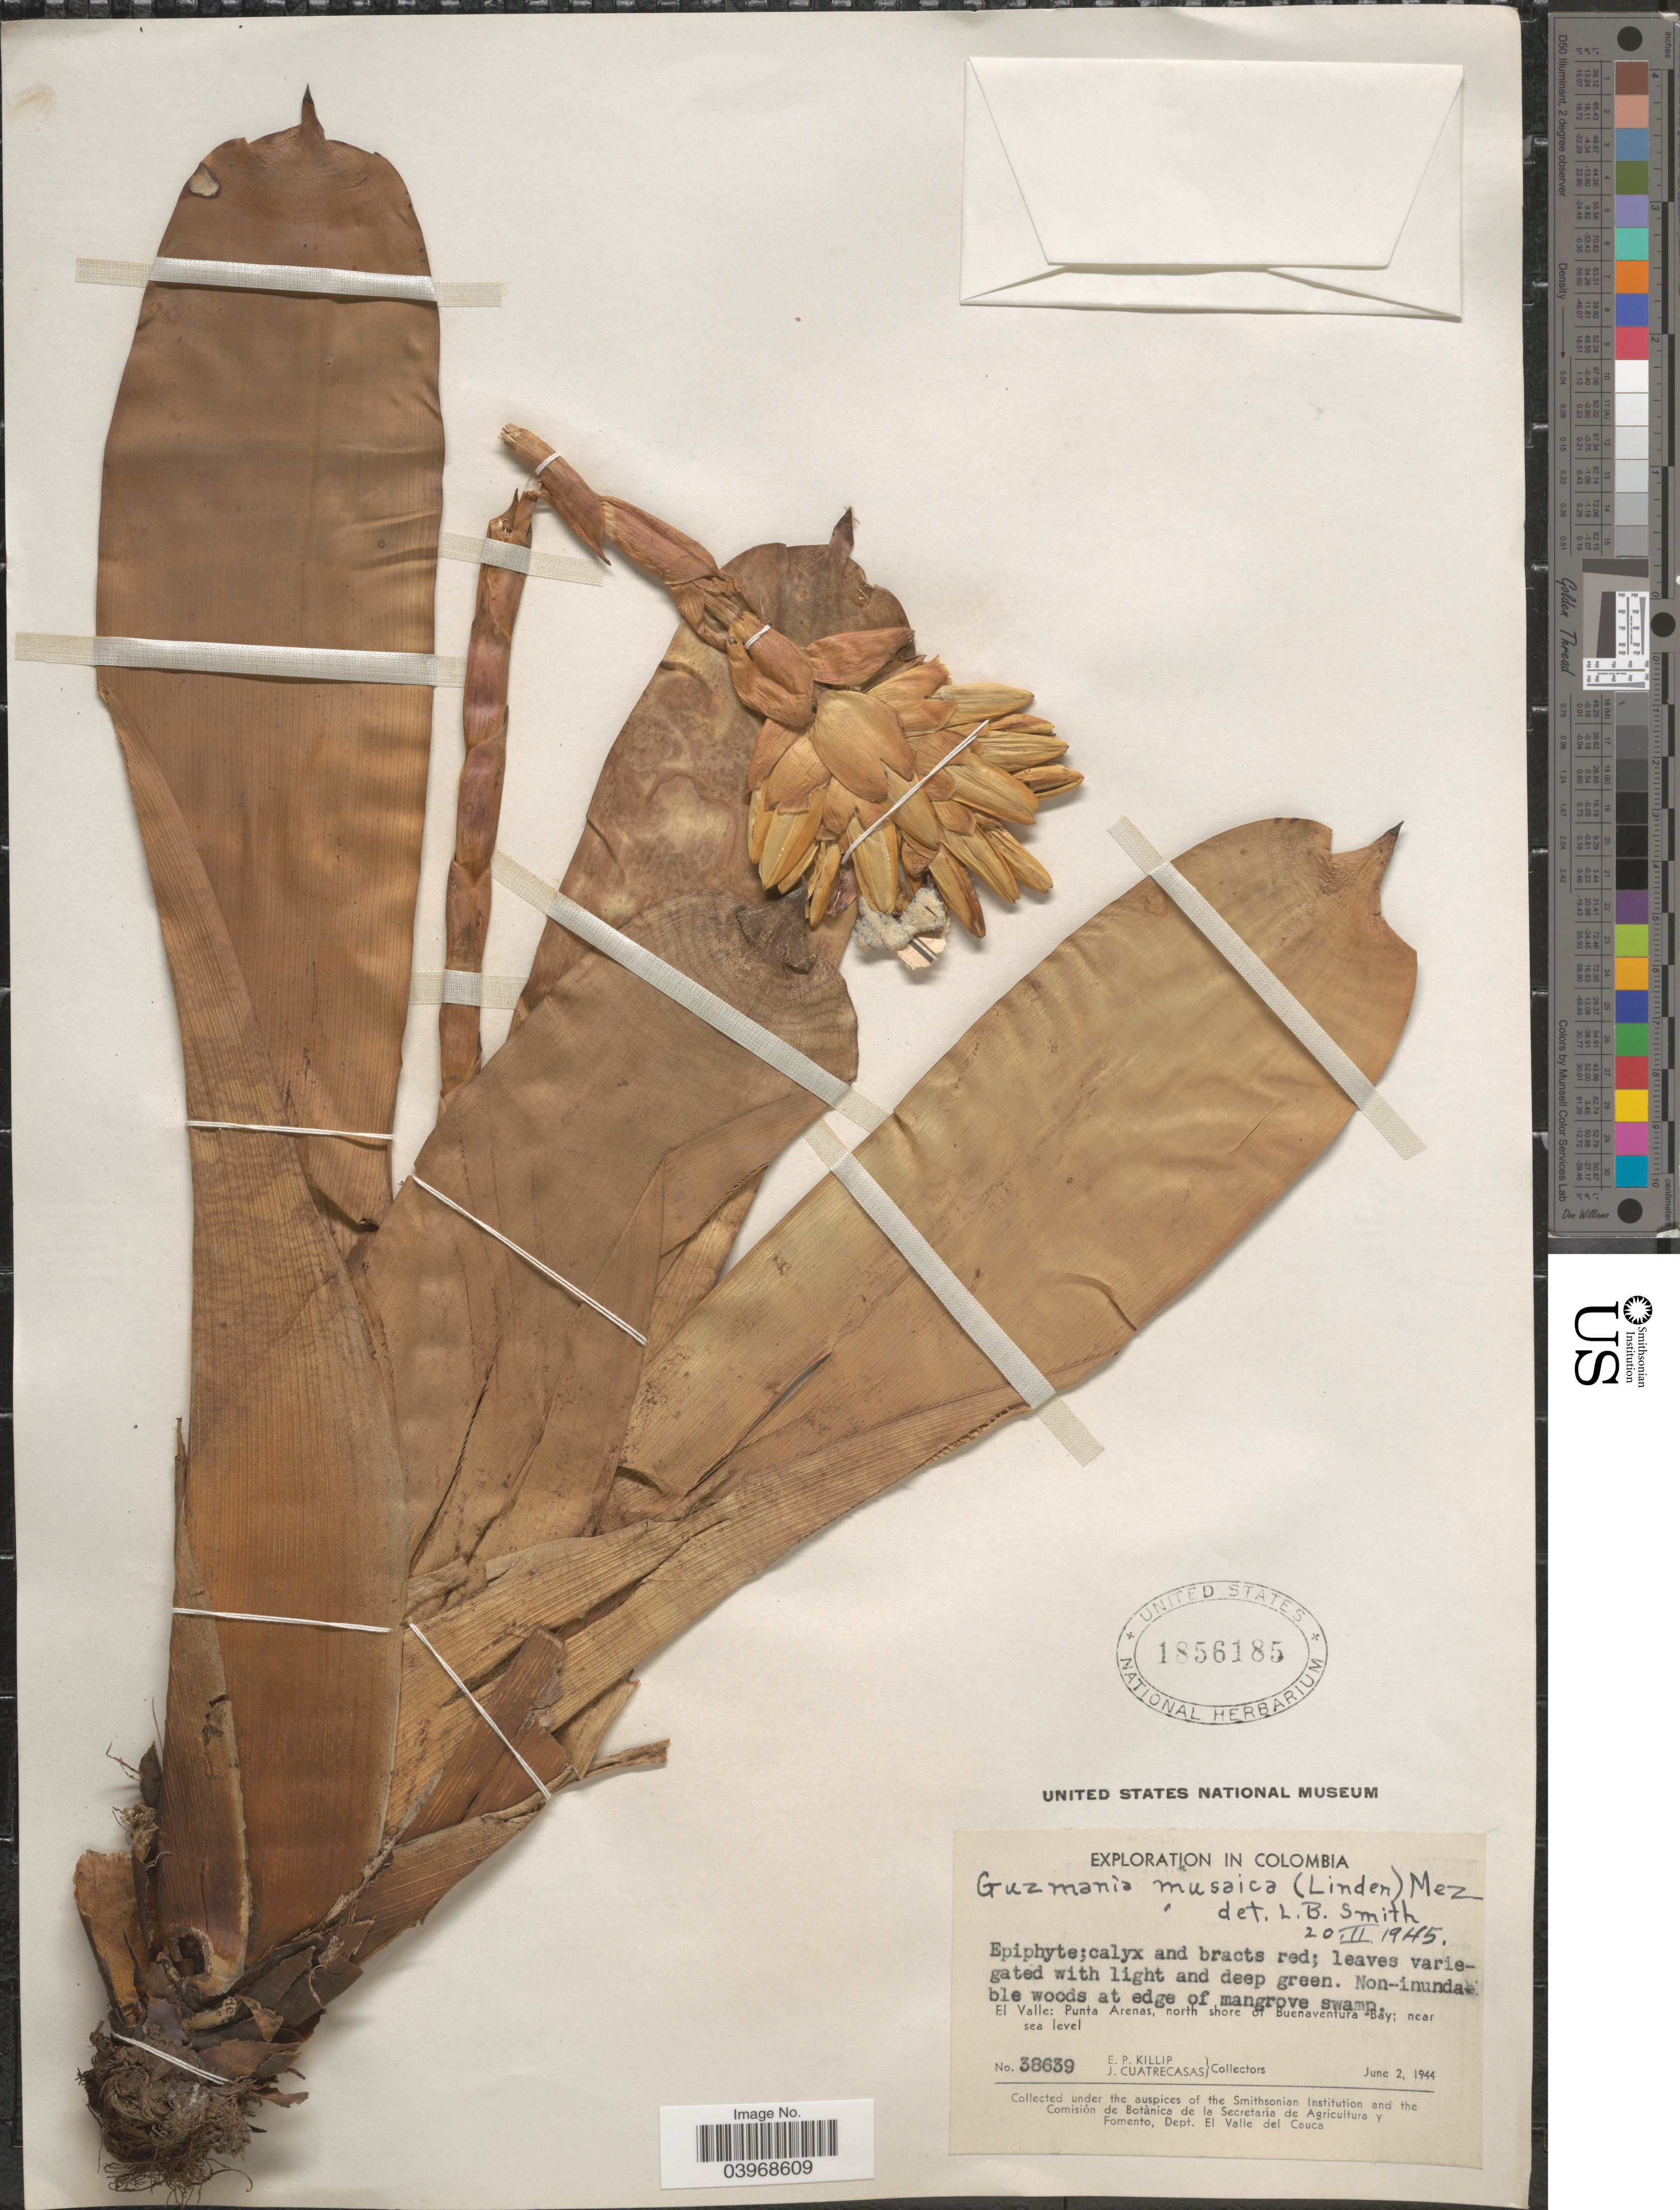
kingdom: Plantae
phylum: Tracheophyta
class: Liliopsida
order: Poales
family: Bromeliaceae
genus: Guzmania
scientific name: Guzmania musaica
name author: (Linden & André) Mez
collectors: E. P. Killip & J. Cuatrecasas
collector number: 38639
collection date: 1944-06-02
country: Colombia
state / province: Valle del Cauca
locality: El Valle: Punta arenas, north shore of Buenaventura Bay.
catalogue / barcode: US 1856185